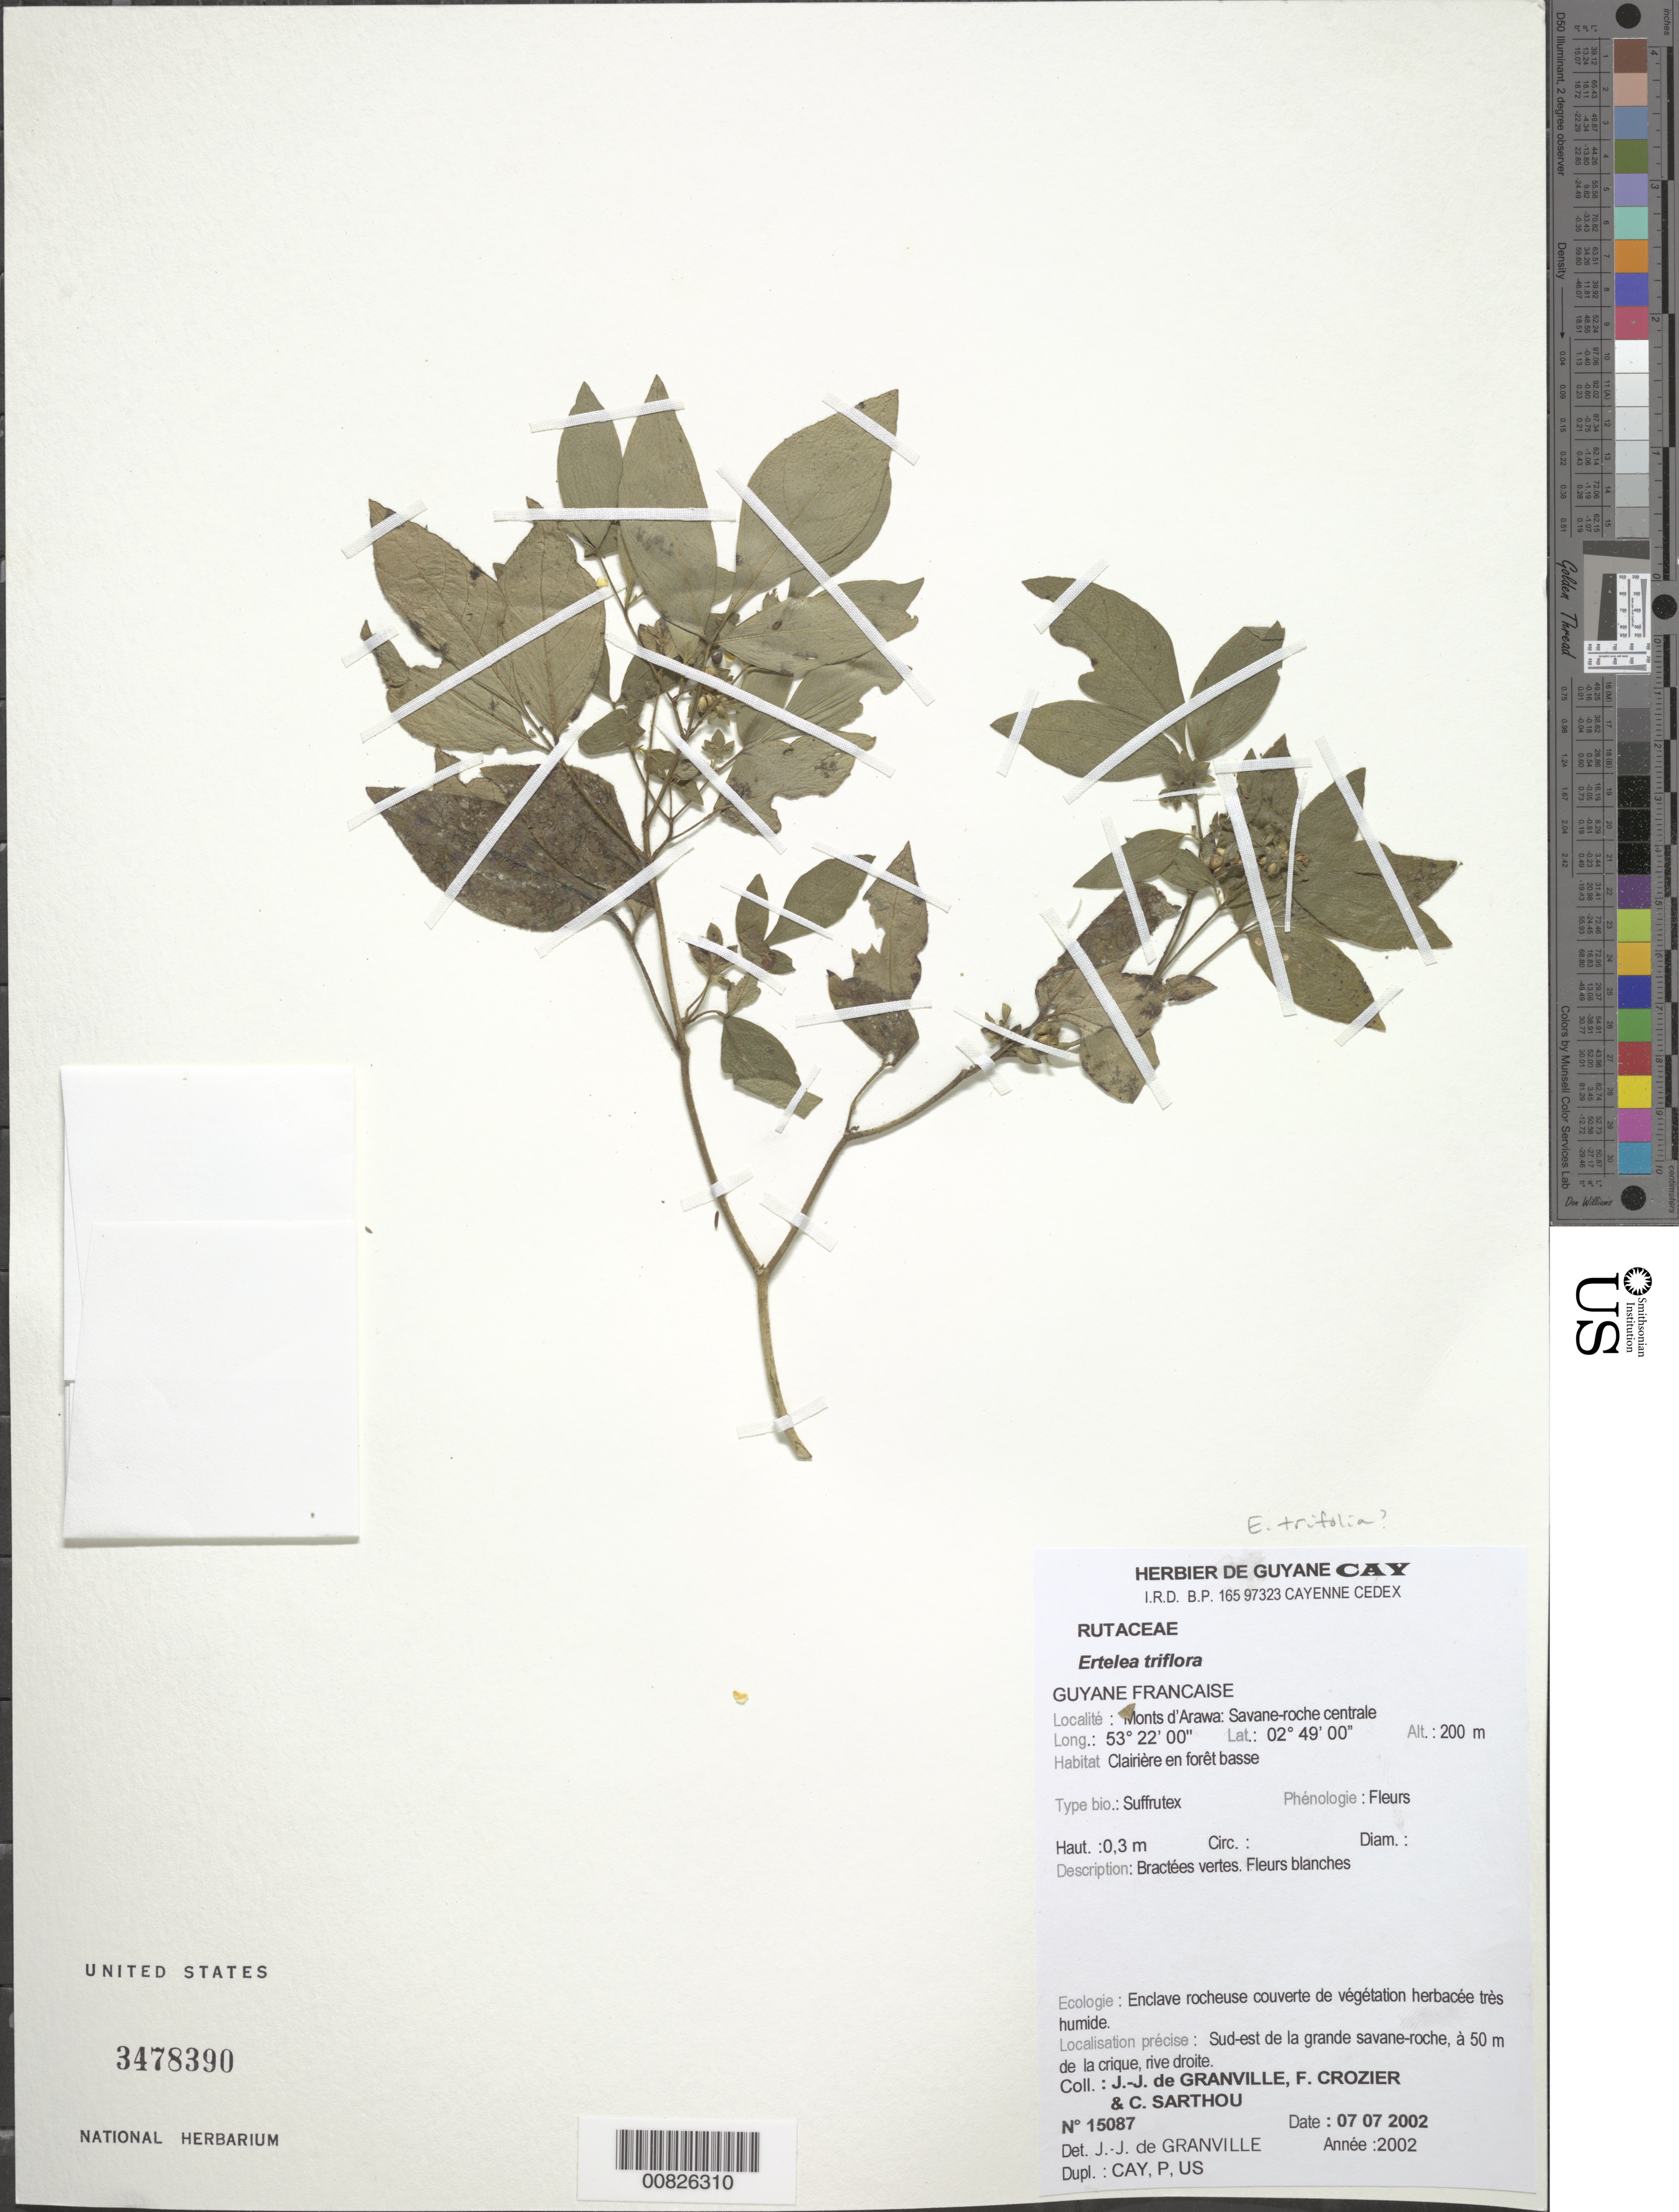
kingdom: Plantae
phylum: Tracheophyta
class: Magnoliopsida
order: Sapindales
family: Rutaceae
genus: Ertela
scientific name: Ertela trifolia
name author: (L.) Kuntze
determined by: Strong, Mark T., (BOT), Smithsonian Institution - National Museum of Natural History (UNITED STATES)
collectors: J.-J. de Granville, F. Crozier & C. Sarthou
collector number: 15087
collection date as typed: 7-Jul-02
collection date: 2002-07-07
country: French Guiana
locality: Monts d'Arawa, zone de la savane-roche centrale, sud-est de la grande savane-roche, à 50 m de la crique, rive droite.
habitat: Clairière en forêt basse, enclave rocheuse couverte de végétation herbacée très humide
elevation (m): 200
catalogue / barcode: US 3478390